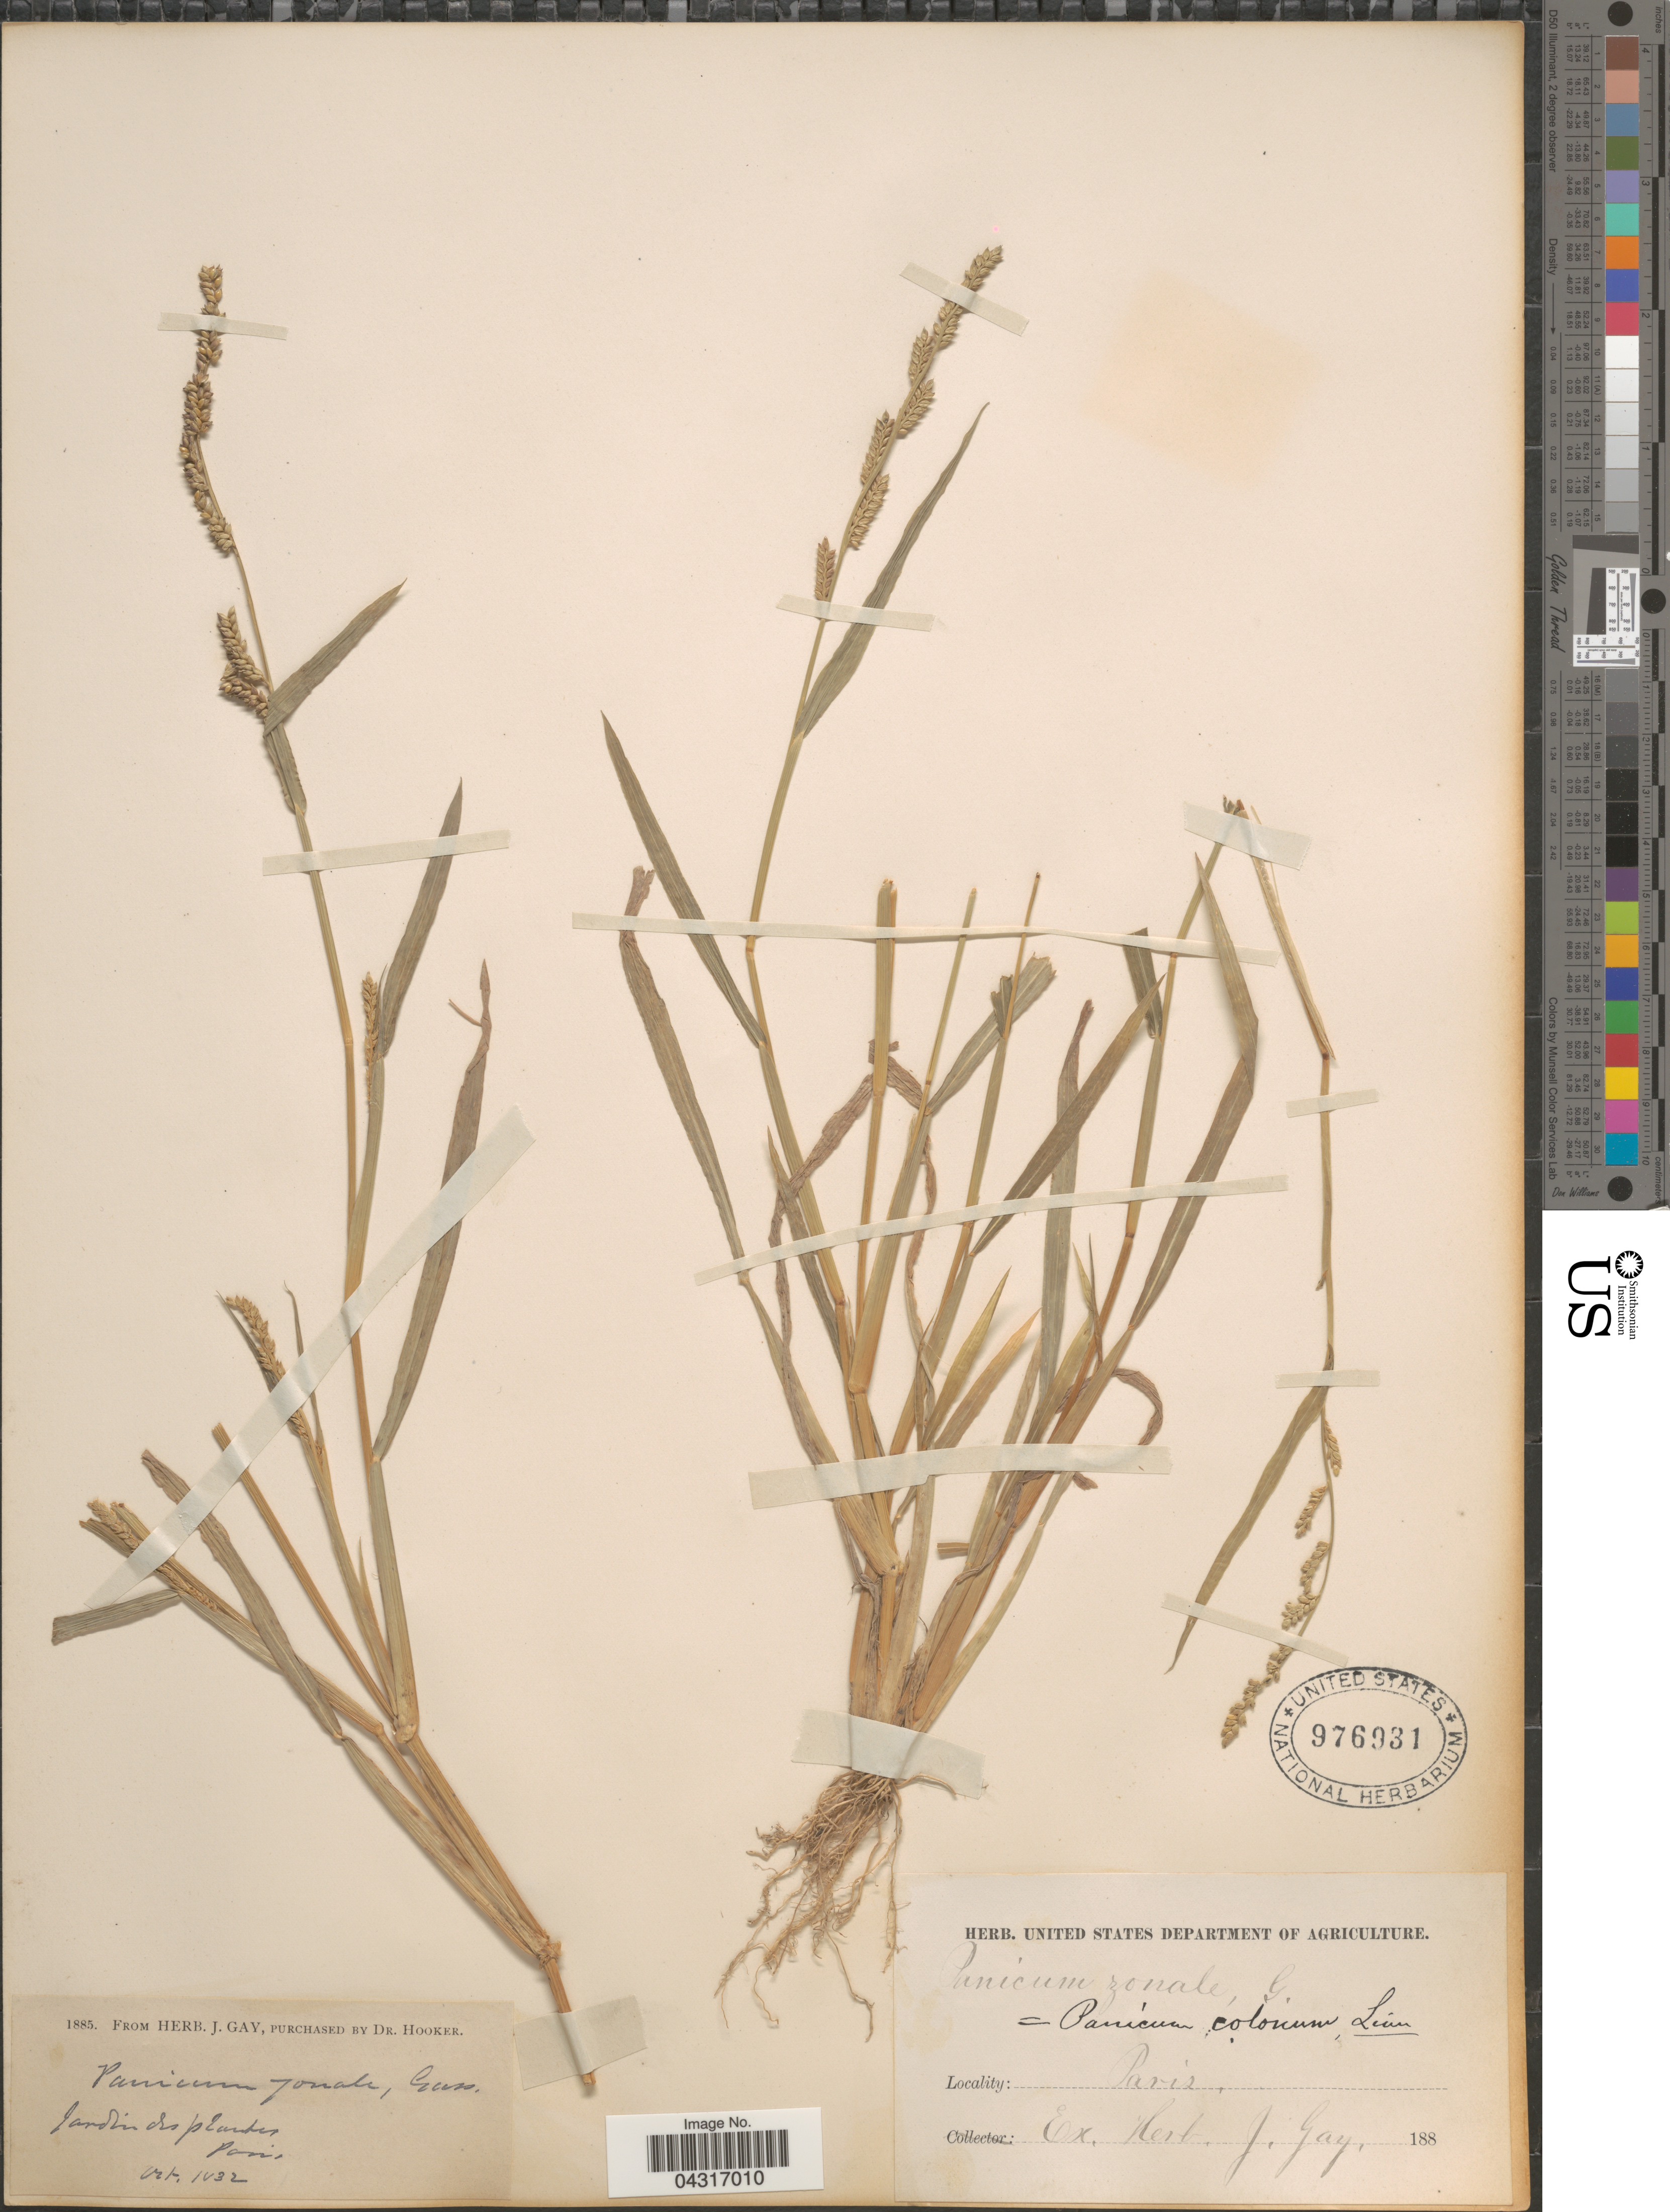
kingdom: Plantae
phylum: Tracheophyta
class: Liliopsida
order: Poales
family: Poaceae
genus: Echinochloa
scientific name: Echinochloa colona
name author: (L.) Link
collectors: ex herb. J. Gay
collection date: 1832-10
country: France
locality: Jardin do plantes, Paris.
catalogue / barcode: US 976931